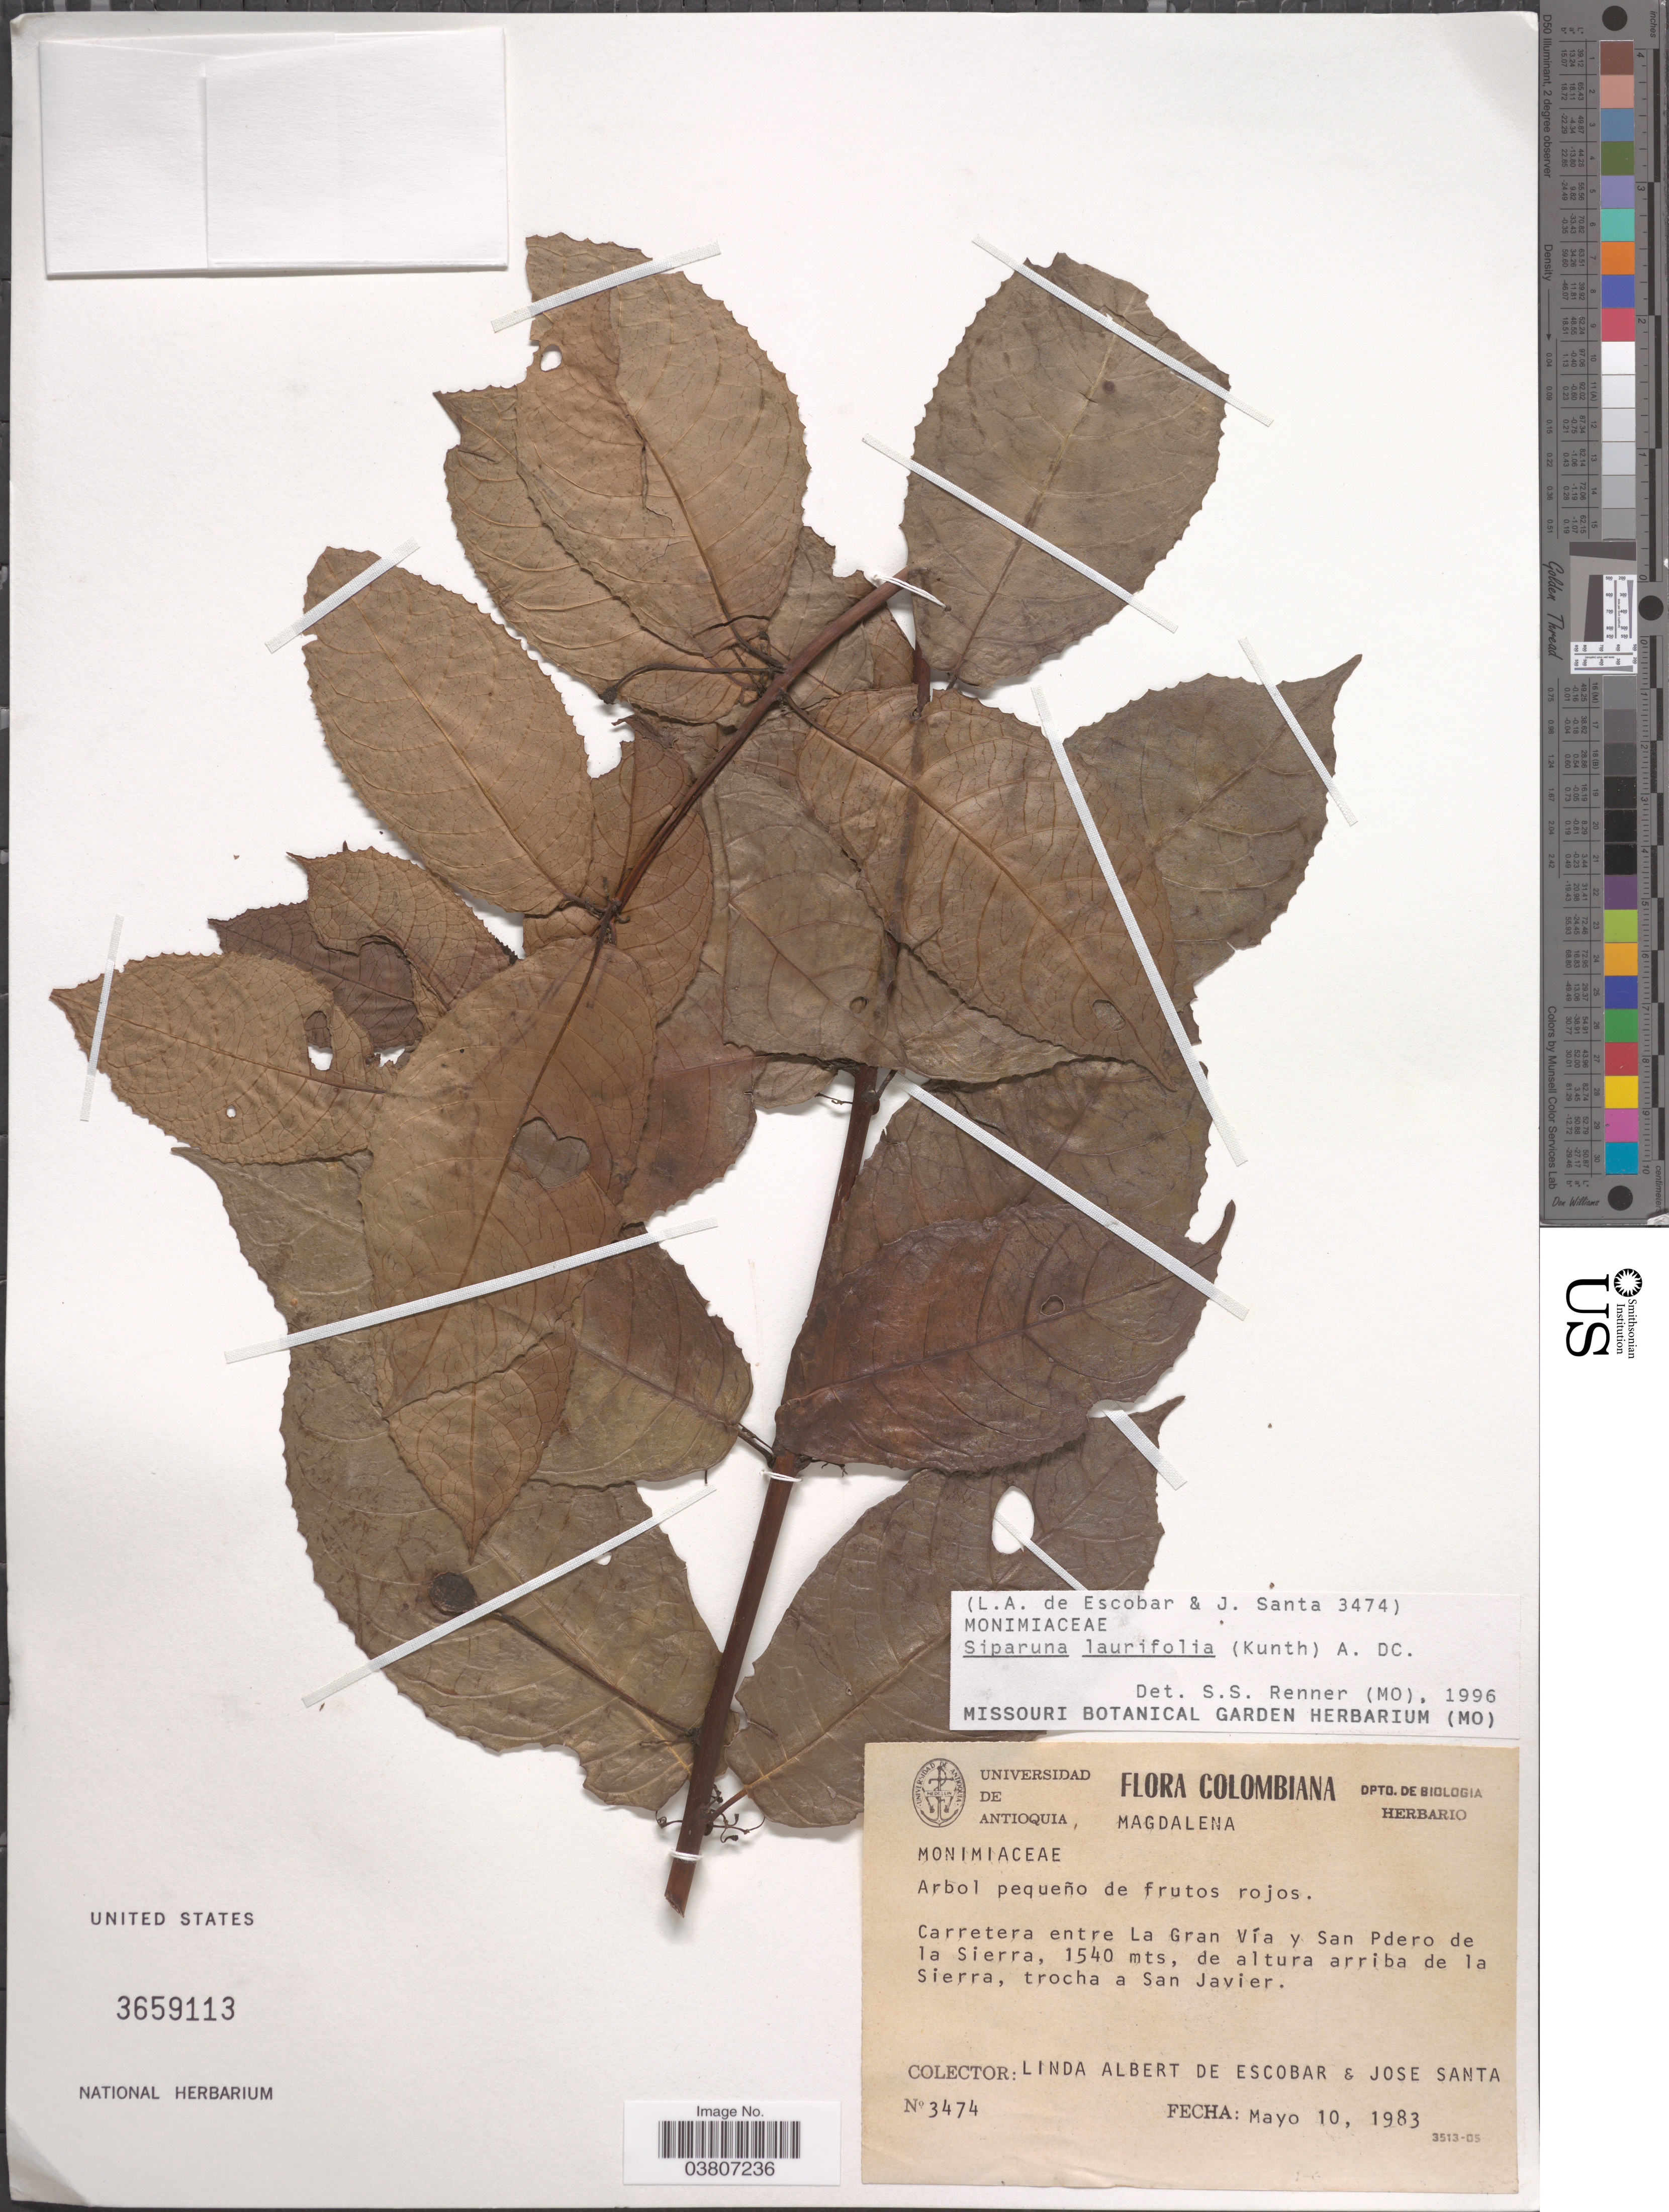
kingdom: Plantae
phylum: Tracheophyta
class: Magnoliopsida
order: Laurales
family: Siparunaceae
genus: Siparuna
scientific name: Siparuna laurifolia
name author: (Kunth) A. DC.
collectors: L. K. de Escobar & J. Santa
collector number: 3474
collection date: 1983-05-10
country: Colombia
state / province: Magdalena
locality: Carretera entre La Gran Vía y San Pedro de la Sierra, de altura arriba de la Sierra, trocha a San Javier.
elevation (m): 1540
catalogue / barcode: US 3659113